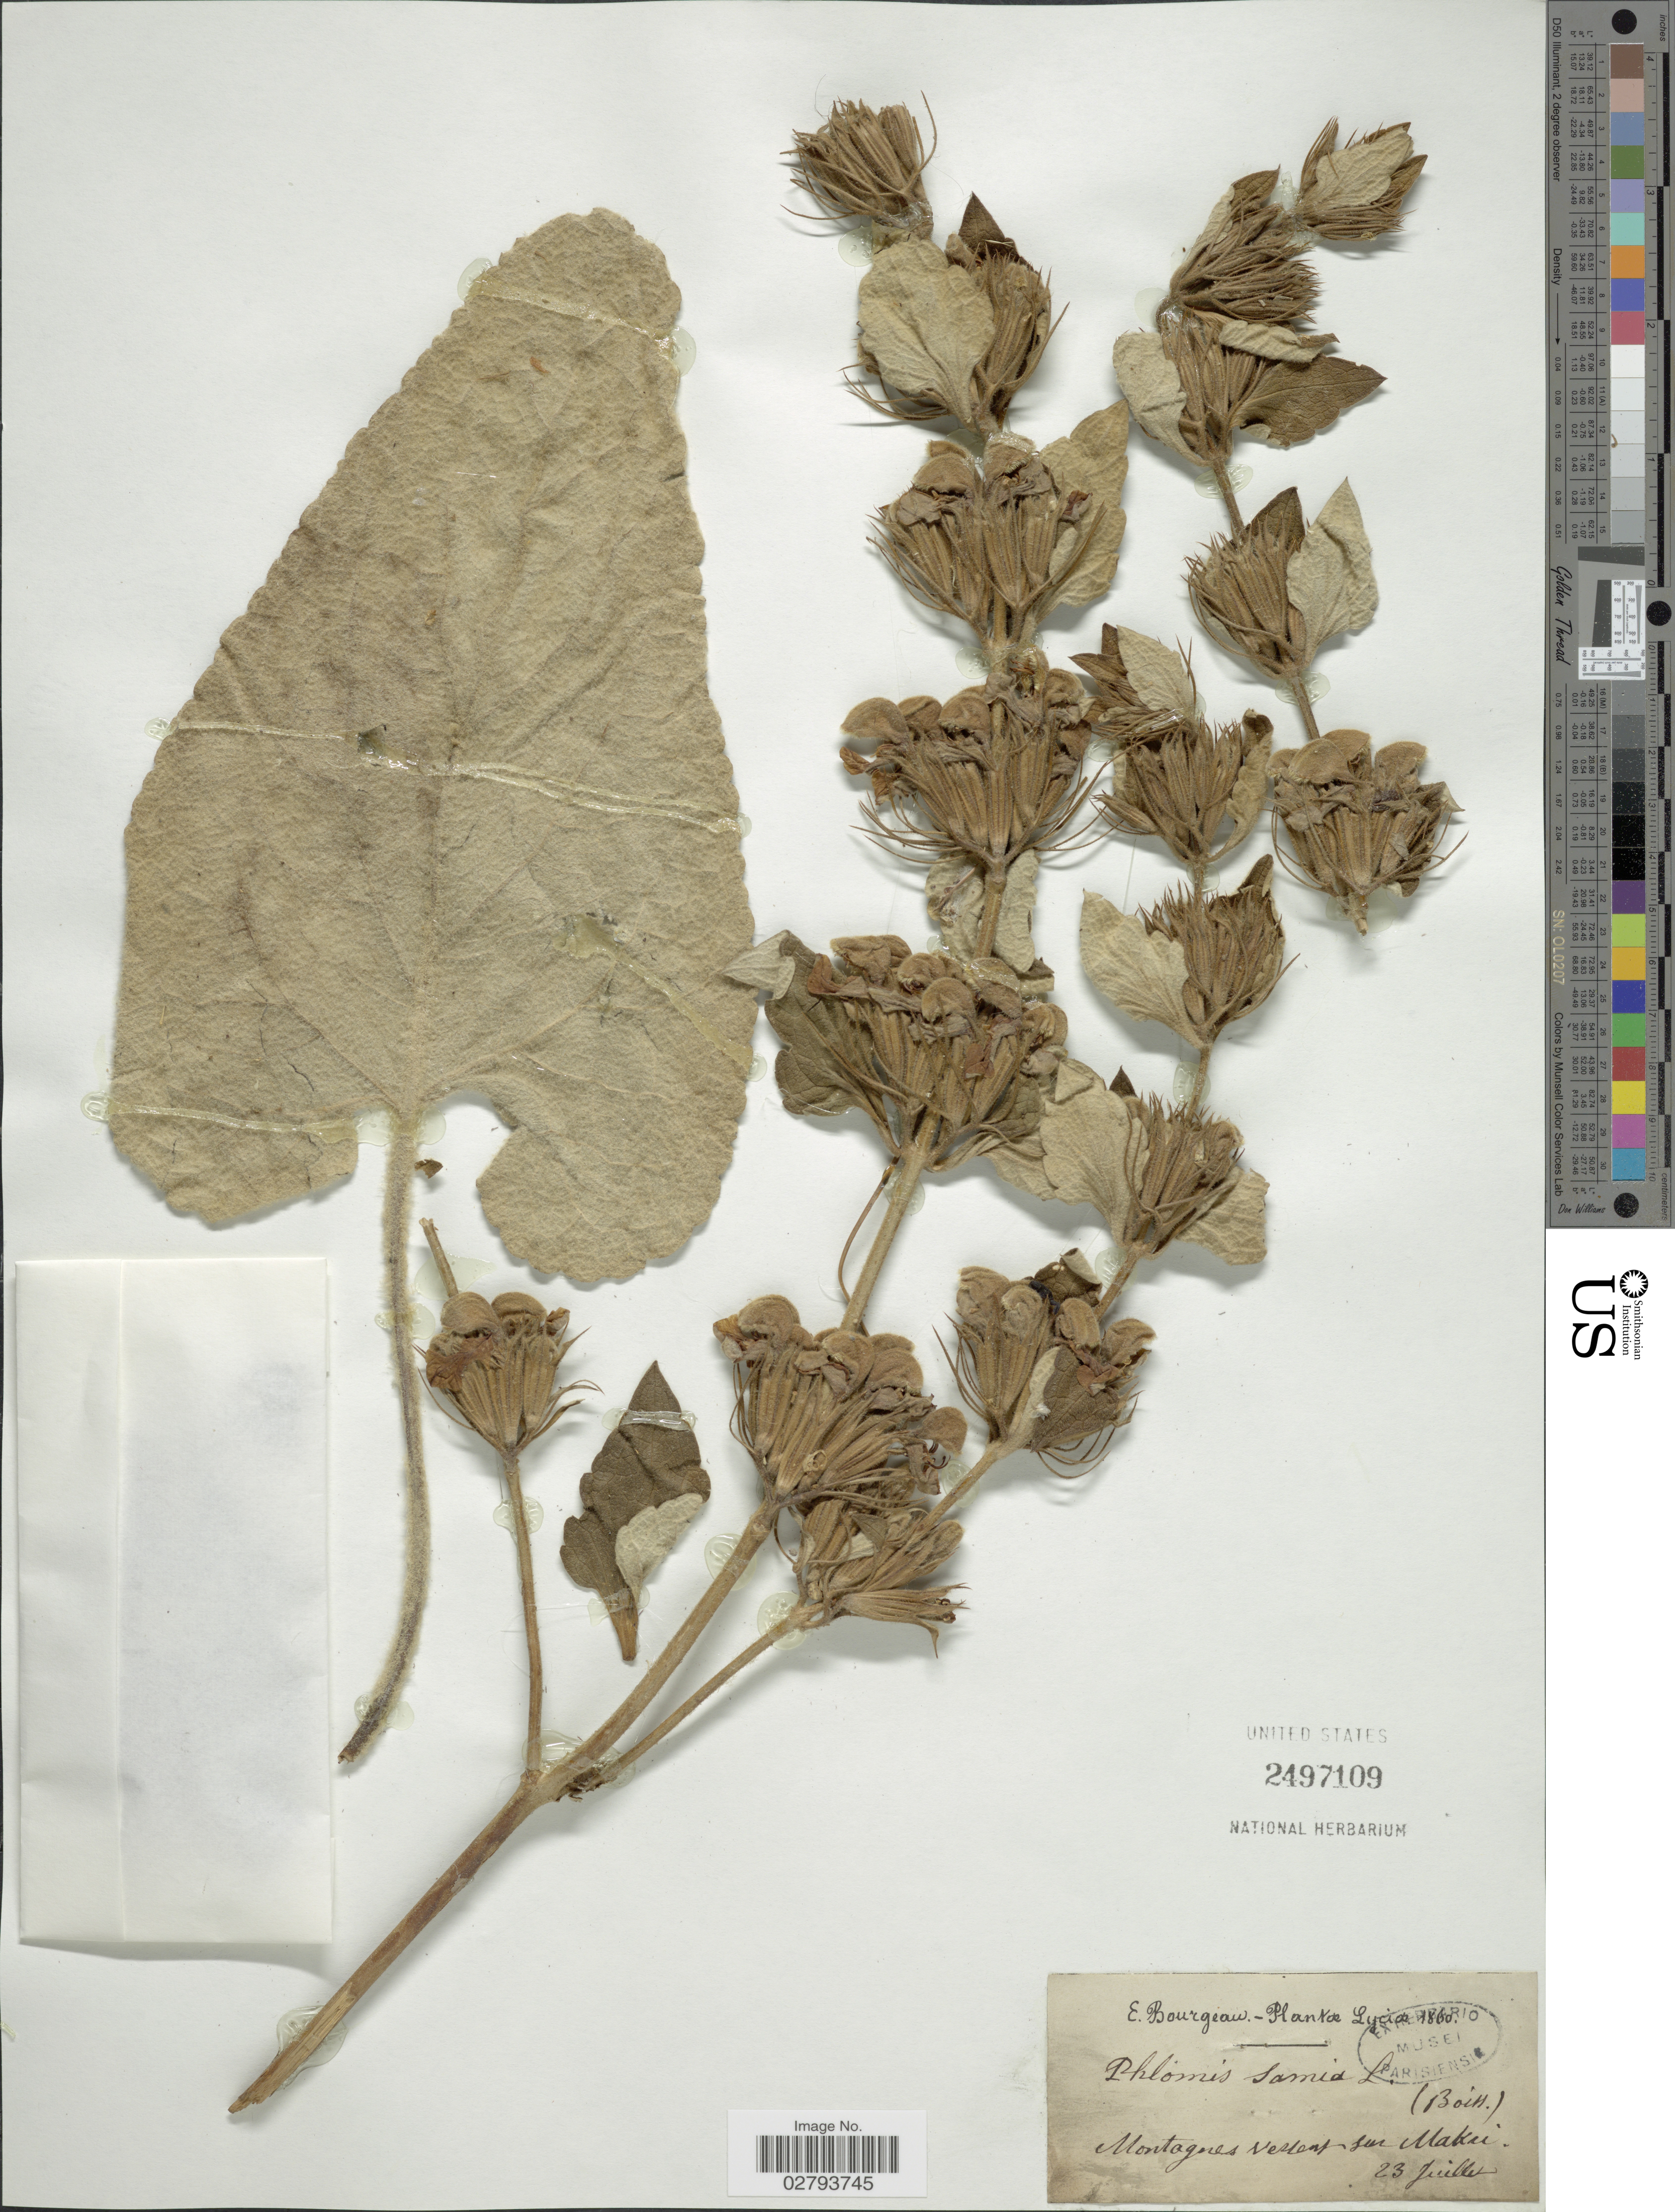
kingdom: Plantae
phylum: Tracheophyta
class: Magnoliopsida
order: Lamiales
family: Lamiaceae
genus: Phlomis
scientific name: Phlomis samia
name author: L.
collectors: E. Bourgeau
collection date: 1860-07-23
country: Turkey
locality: Lyciae, Montagnes verdent sur Makai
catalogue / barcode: US 2497109